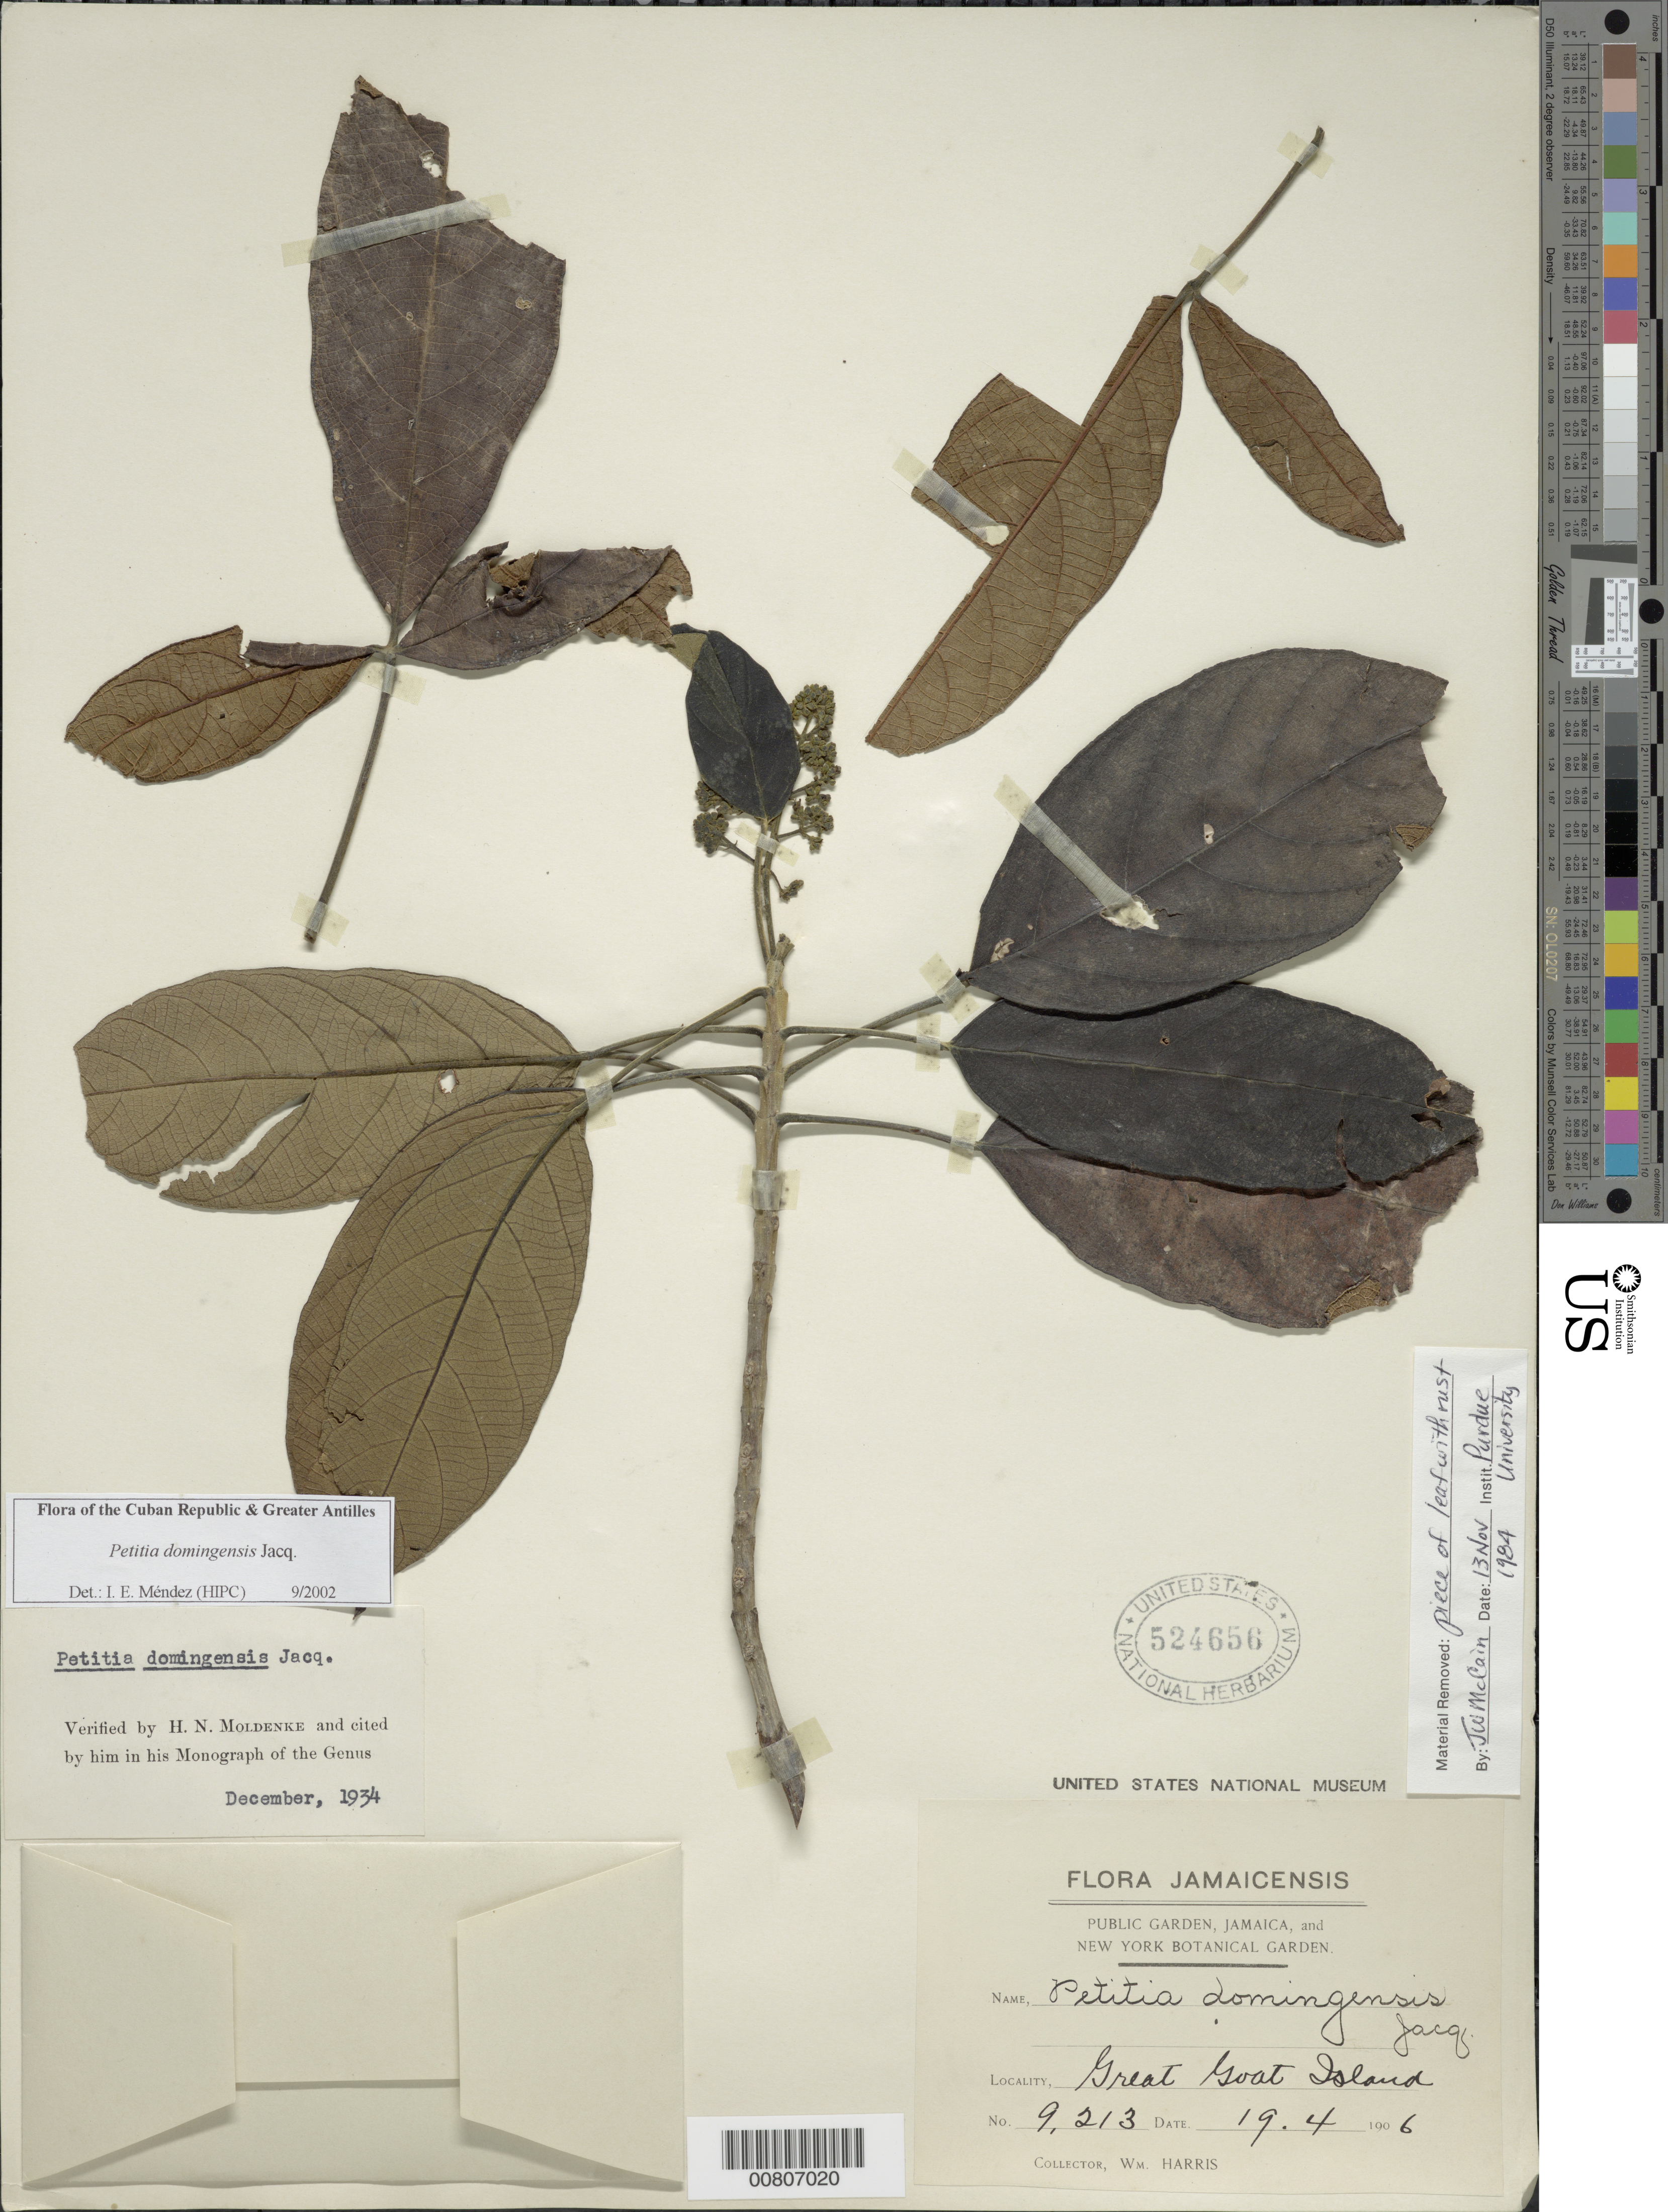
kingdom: Plantae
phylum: Tracheophyta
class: Magnoliopsida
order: Lamiales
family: Lamiaceae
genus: Petitia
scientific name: Petitia domingensis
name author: Jacq.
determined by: Méndez, Isidro E., (HIPC)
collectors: W. H. Harris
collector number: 9213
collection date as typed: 19 Apr 1906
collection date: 1906-04-19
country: Jamaica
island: Jamaica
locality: Great Goat Island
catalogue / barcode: US 524656